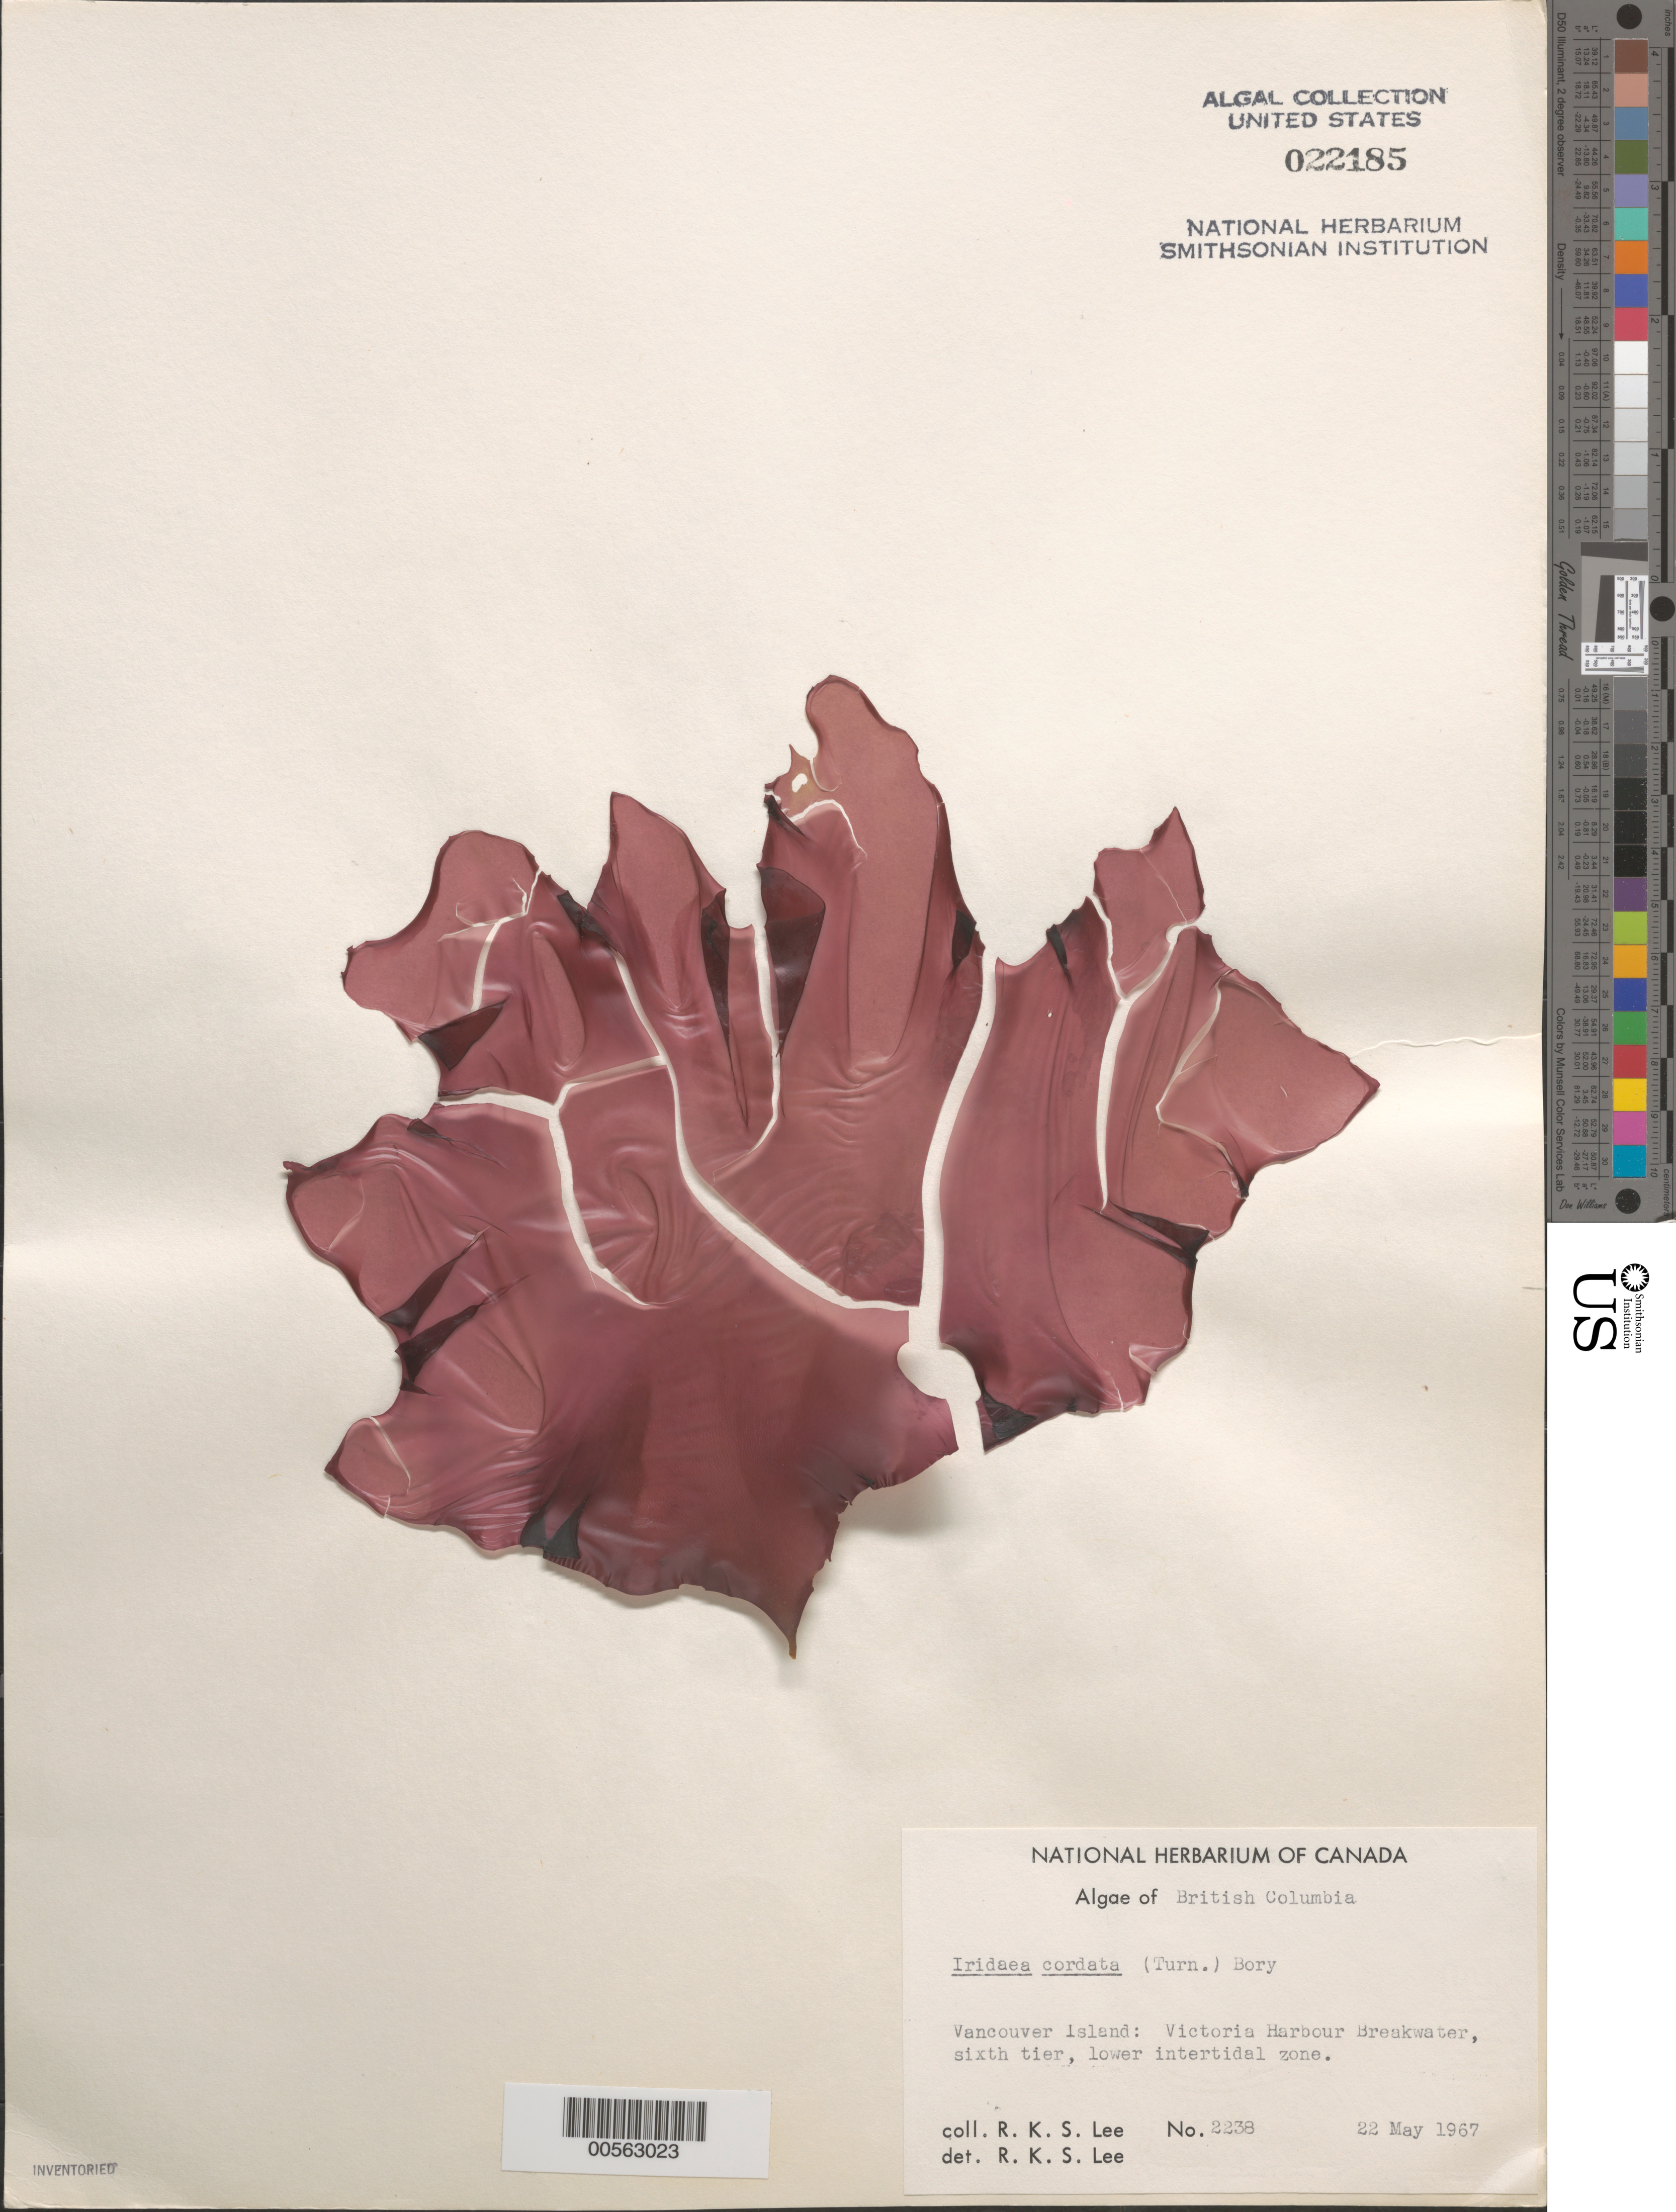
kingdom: Plantae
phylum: Rhodophyta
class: Florideophyceae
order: Gigartinales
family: Gigartinaceae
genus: Iridaea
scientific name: Iridaea cordata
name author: (Turner) Bory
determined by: Lee, R. K. S.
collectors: R. Lee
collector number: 2238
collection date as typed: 22 May 1967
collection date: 1967-05-22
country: Canada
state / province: British Columbia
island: Vancouver Island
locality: Victoria Harbor breakwater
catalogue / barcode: US 22185